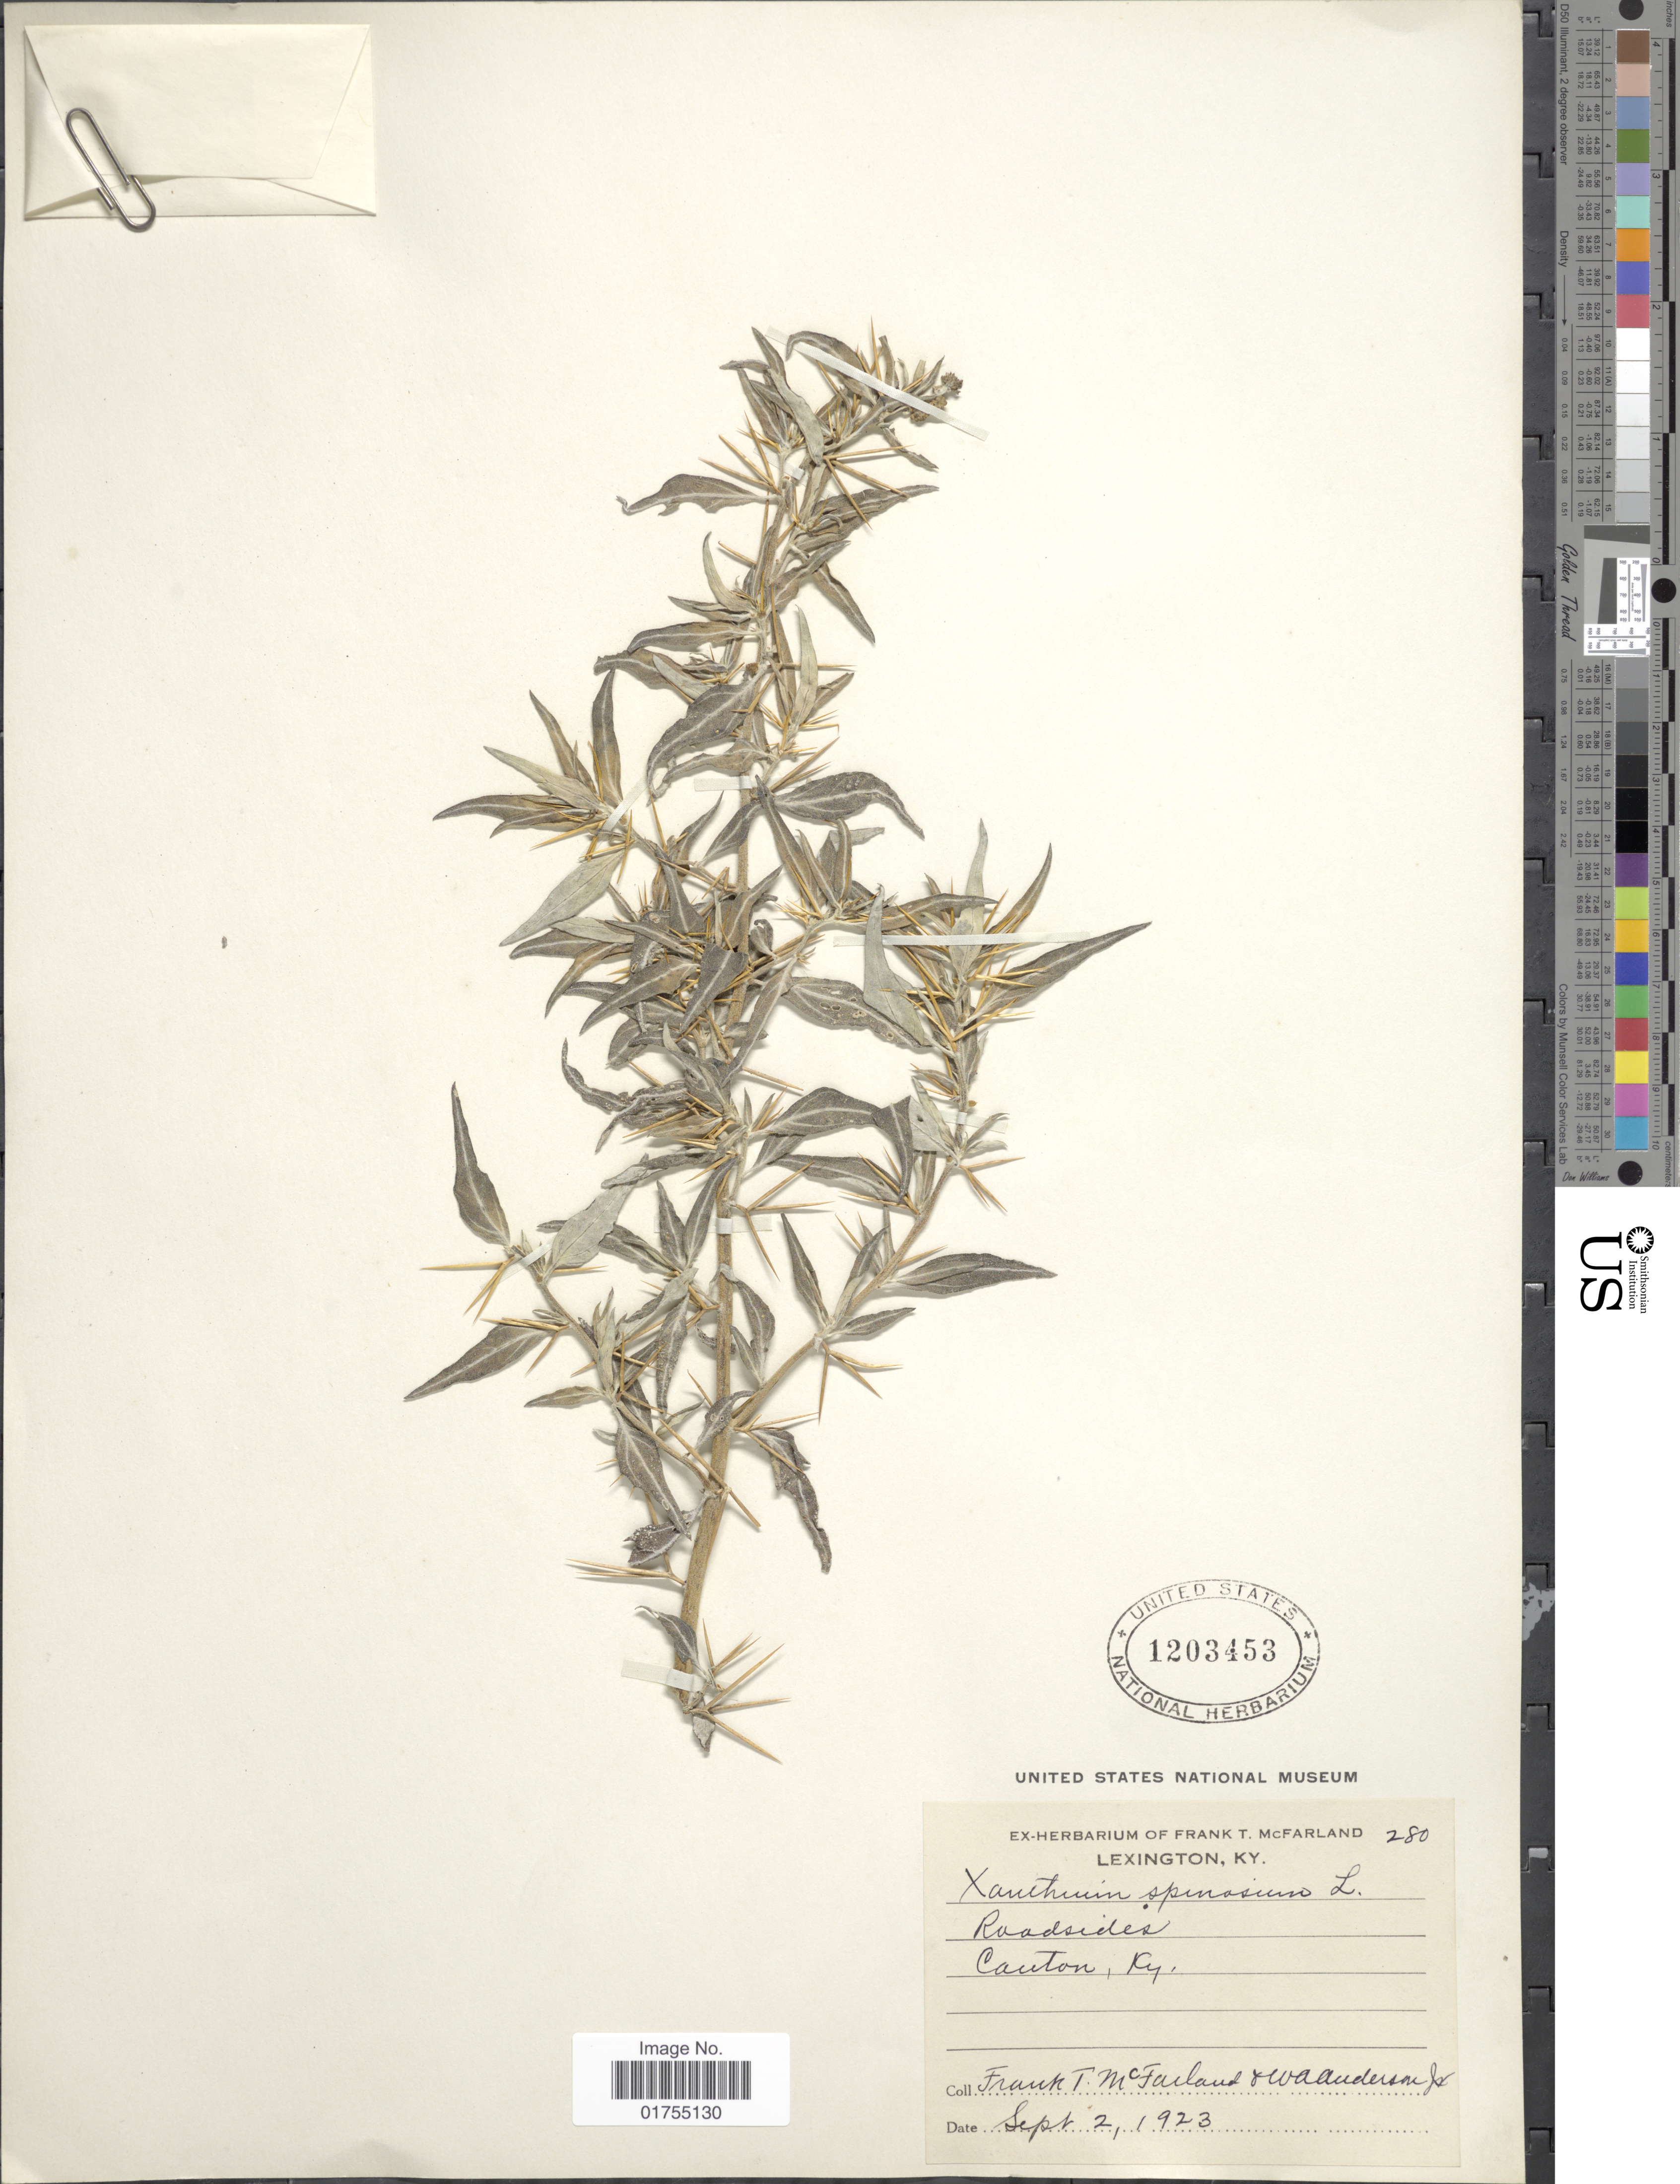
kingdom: Plantae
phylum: Tracheophyta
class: Magnoliopsida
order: Asterales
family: Asteraceae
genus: Xanthium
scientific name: Xanthium spinosum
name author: L.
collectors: F. McFarland & W. A. Anderson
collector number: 280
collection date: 1923-09-02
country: United States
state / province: Kentucky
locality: Canton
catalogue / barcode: US 1203453